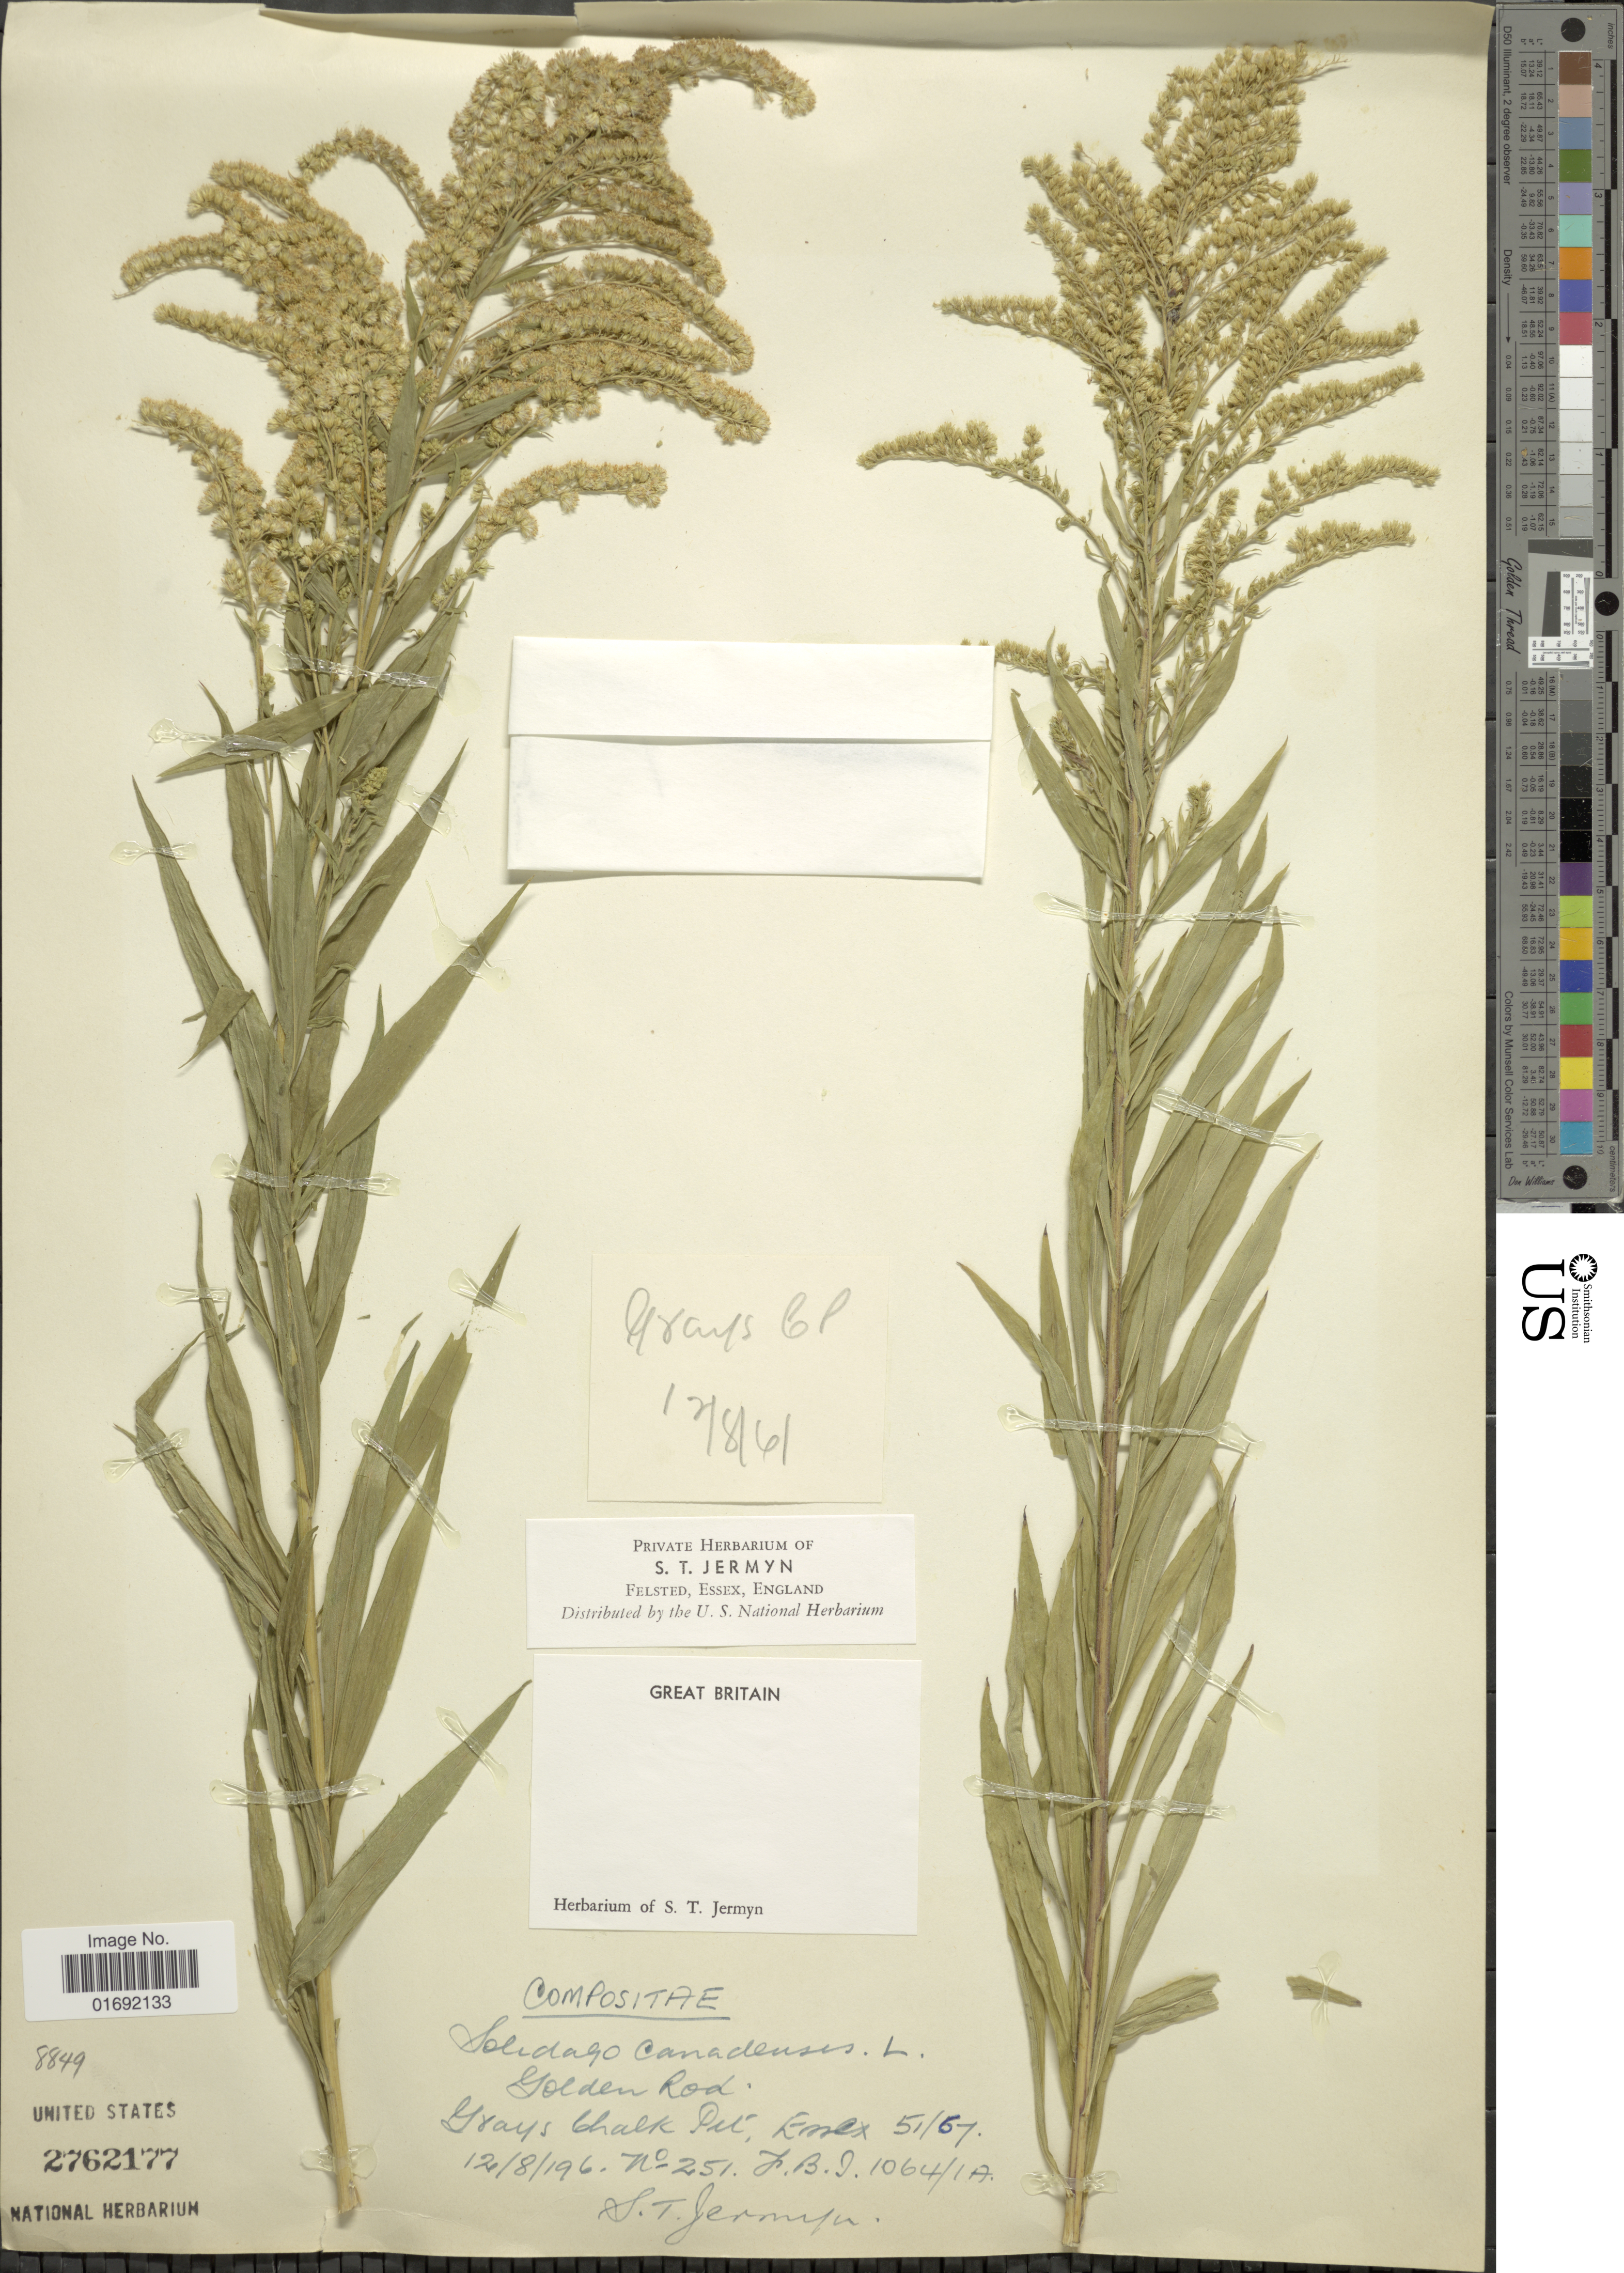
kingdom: Plantae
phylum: Tracheophyta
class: Magnoliopsida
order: Asterales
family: Asteraceae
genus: Solidago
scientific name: Solidago canadensis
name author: L.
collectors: S. Jermyn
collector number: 251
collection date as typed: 196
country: United Kingdom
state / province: England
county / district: Essex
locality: Grays Chalk Pit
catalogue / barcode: US 2762177